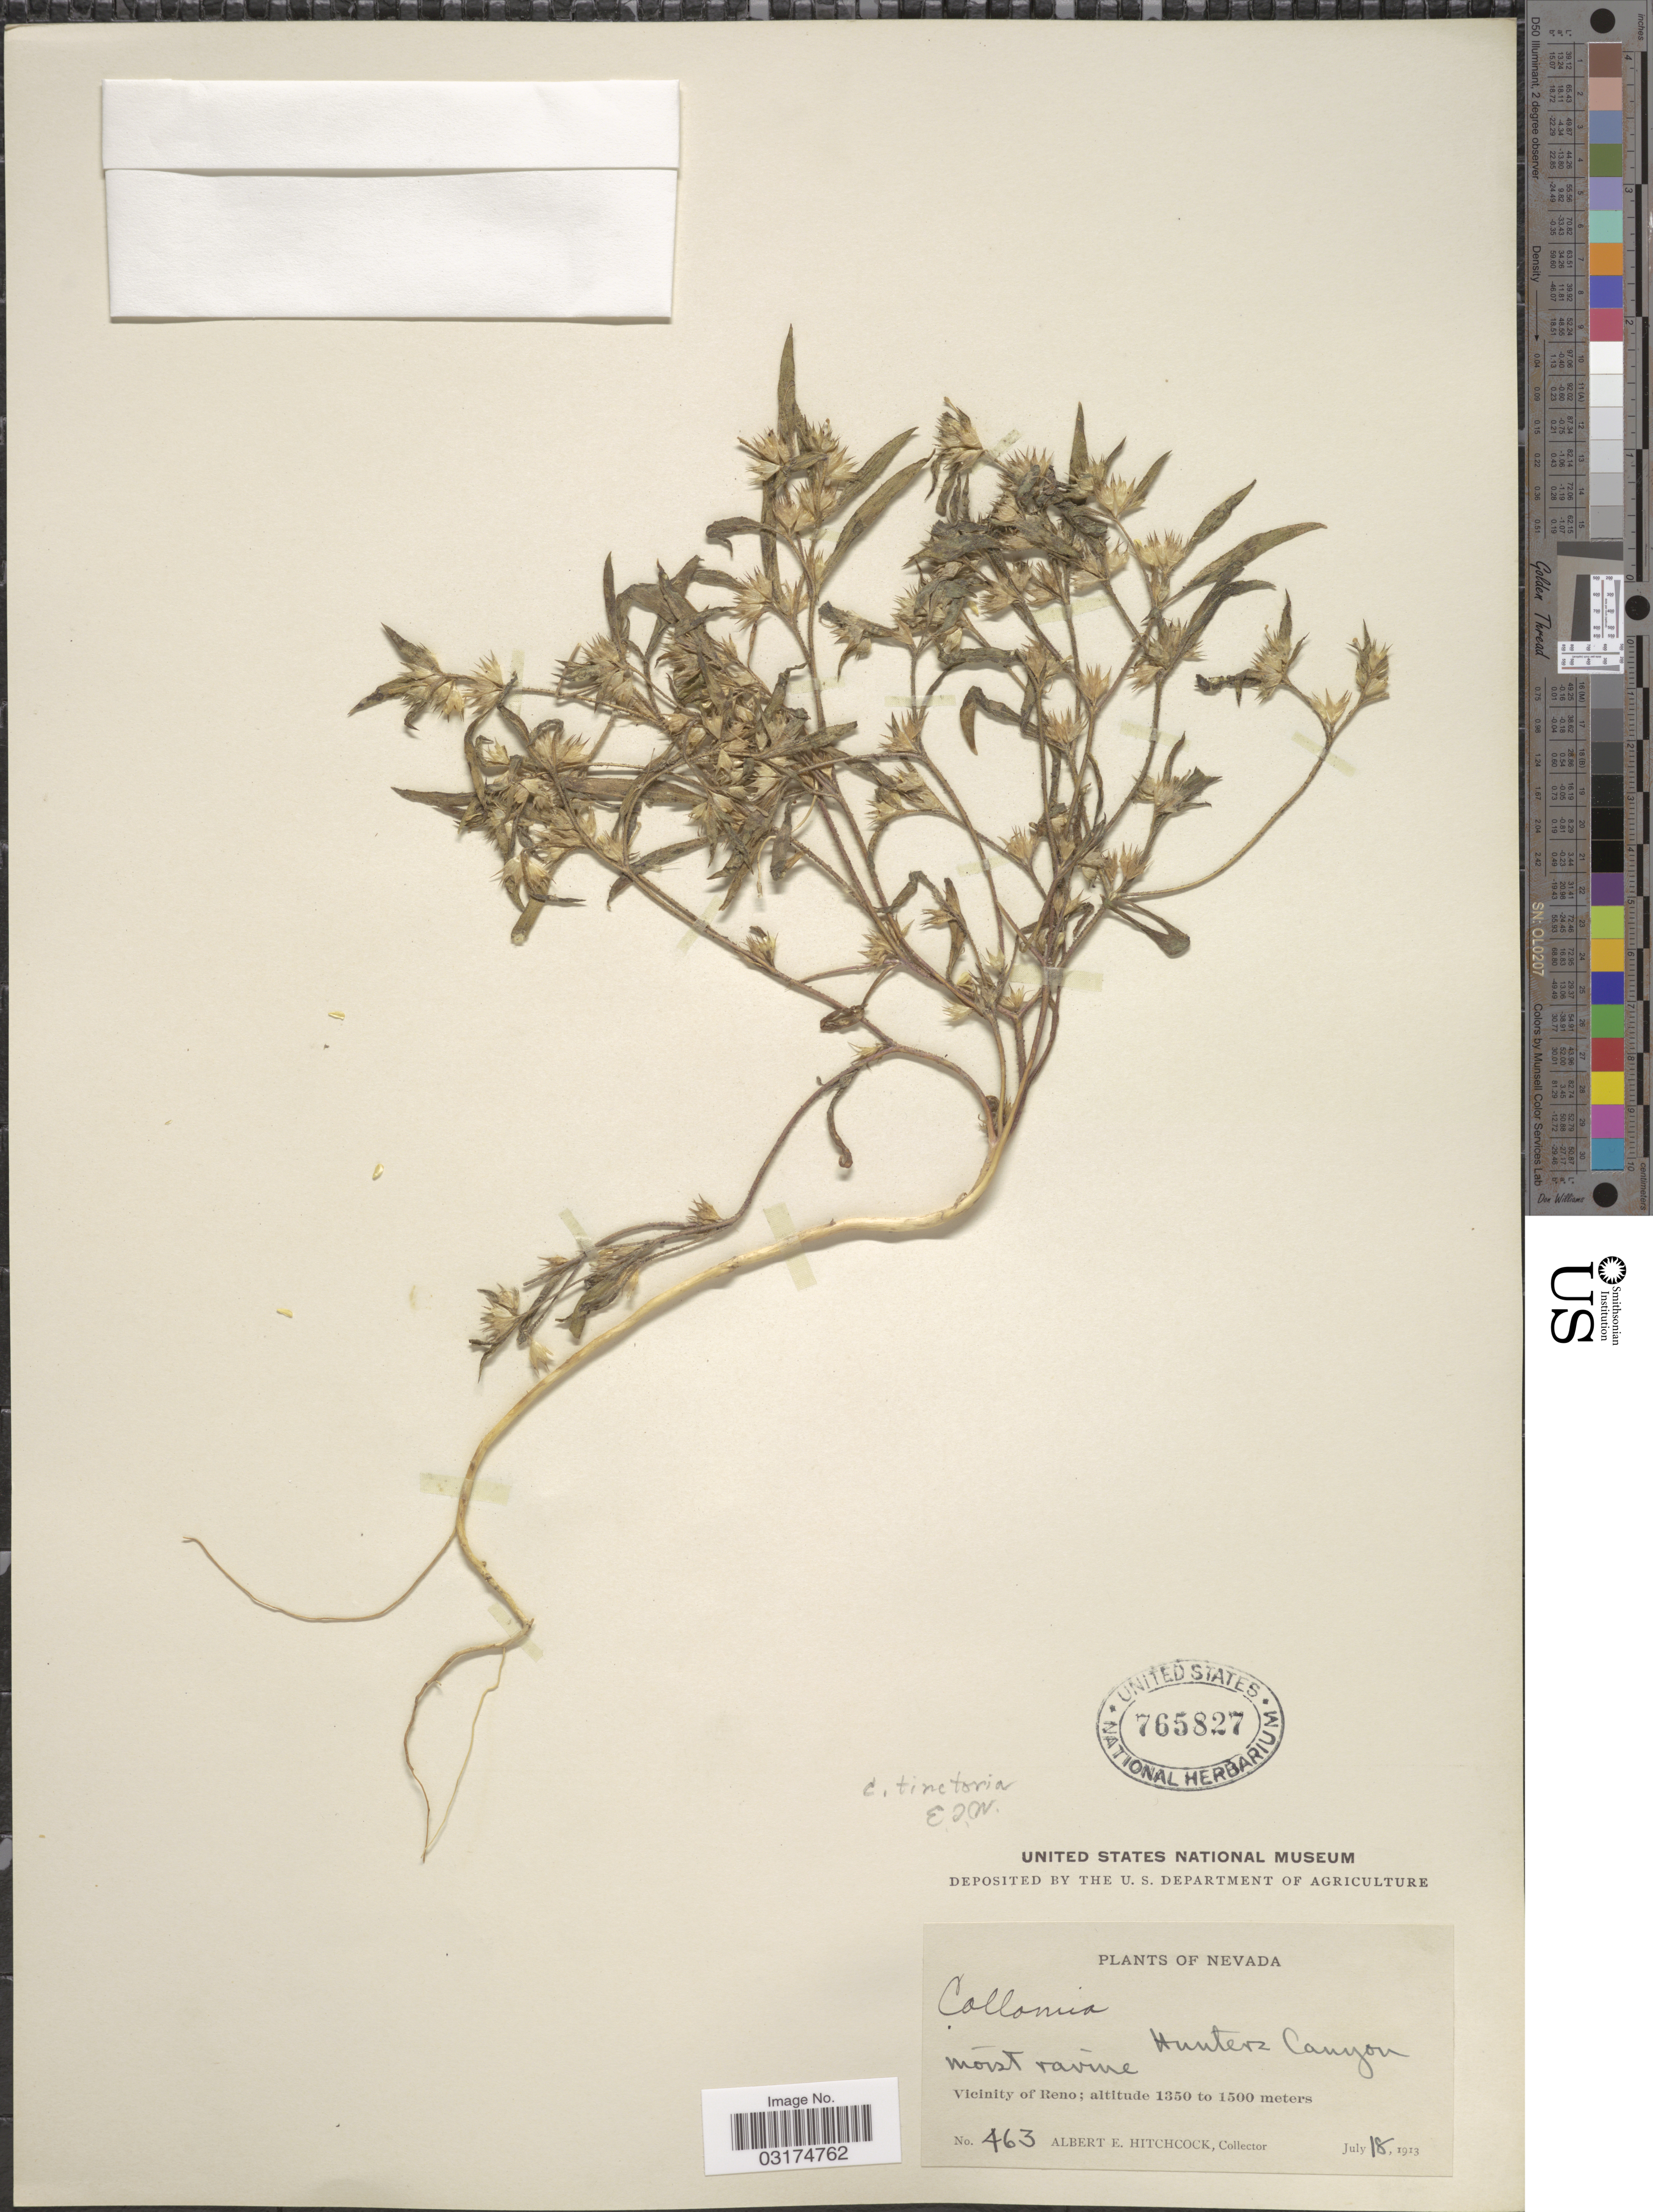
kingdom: Plantae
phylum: Tracheophyta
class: Magnoliopsida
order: Ericales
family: Polemoniaceae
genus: Collomia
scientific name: Collomia tinctoria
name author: Kellogg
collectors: A. Hitchcock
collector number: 463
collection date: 1913-07-18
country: United States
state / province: Nevada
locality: Hunters Canyon. Vicinity of Reno.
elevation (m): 1350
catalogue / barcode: US 765827